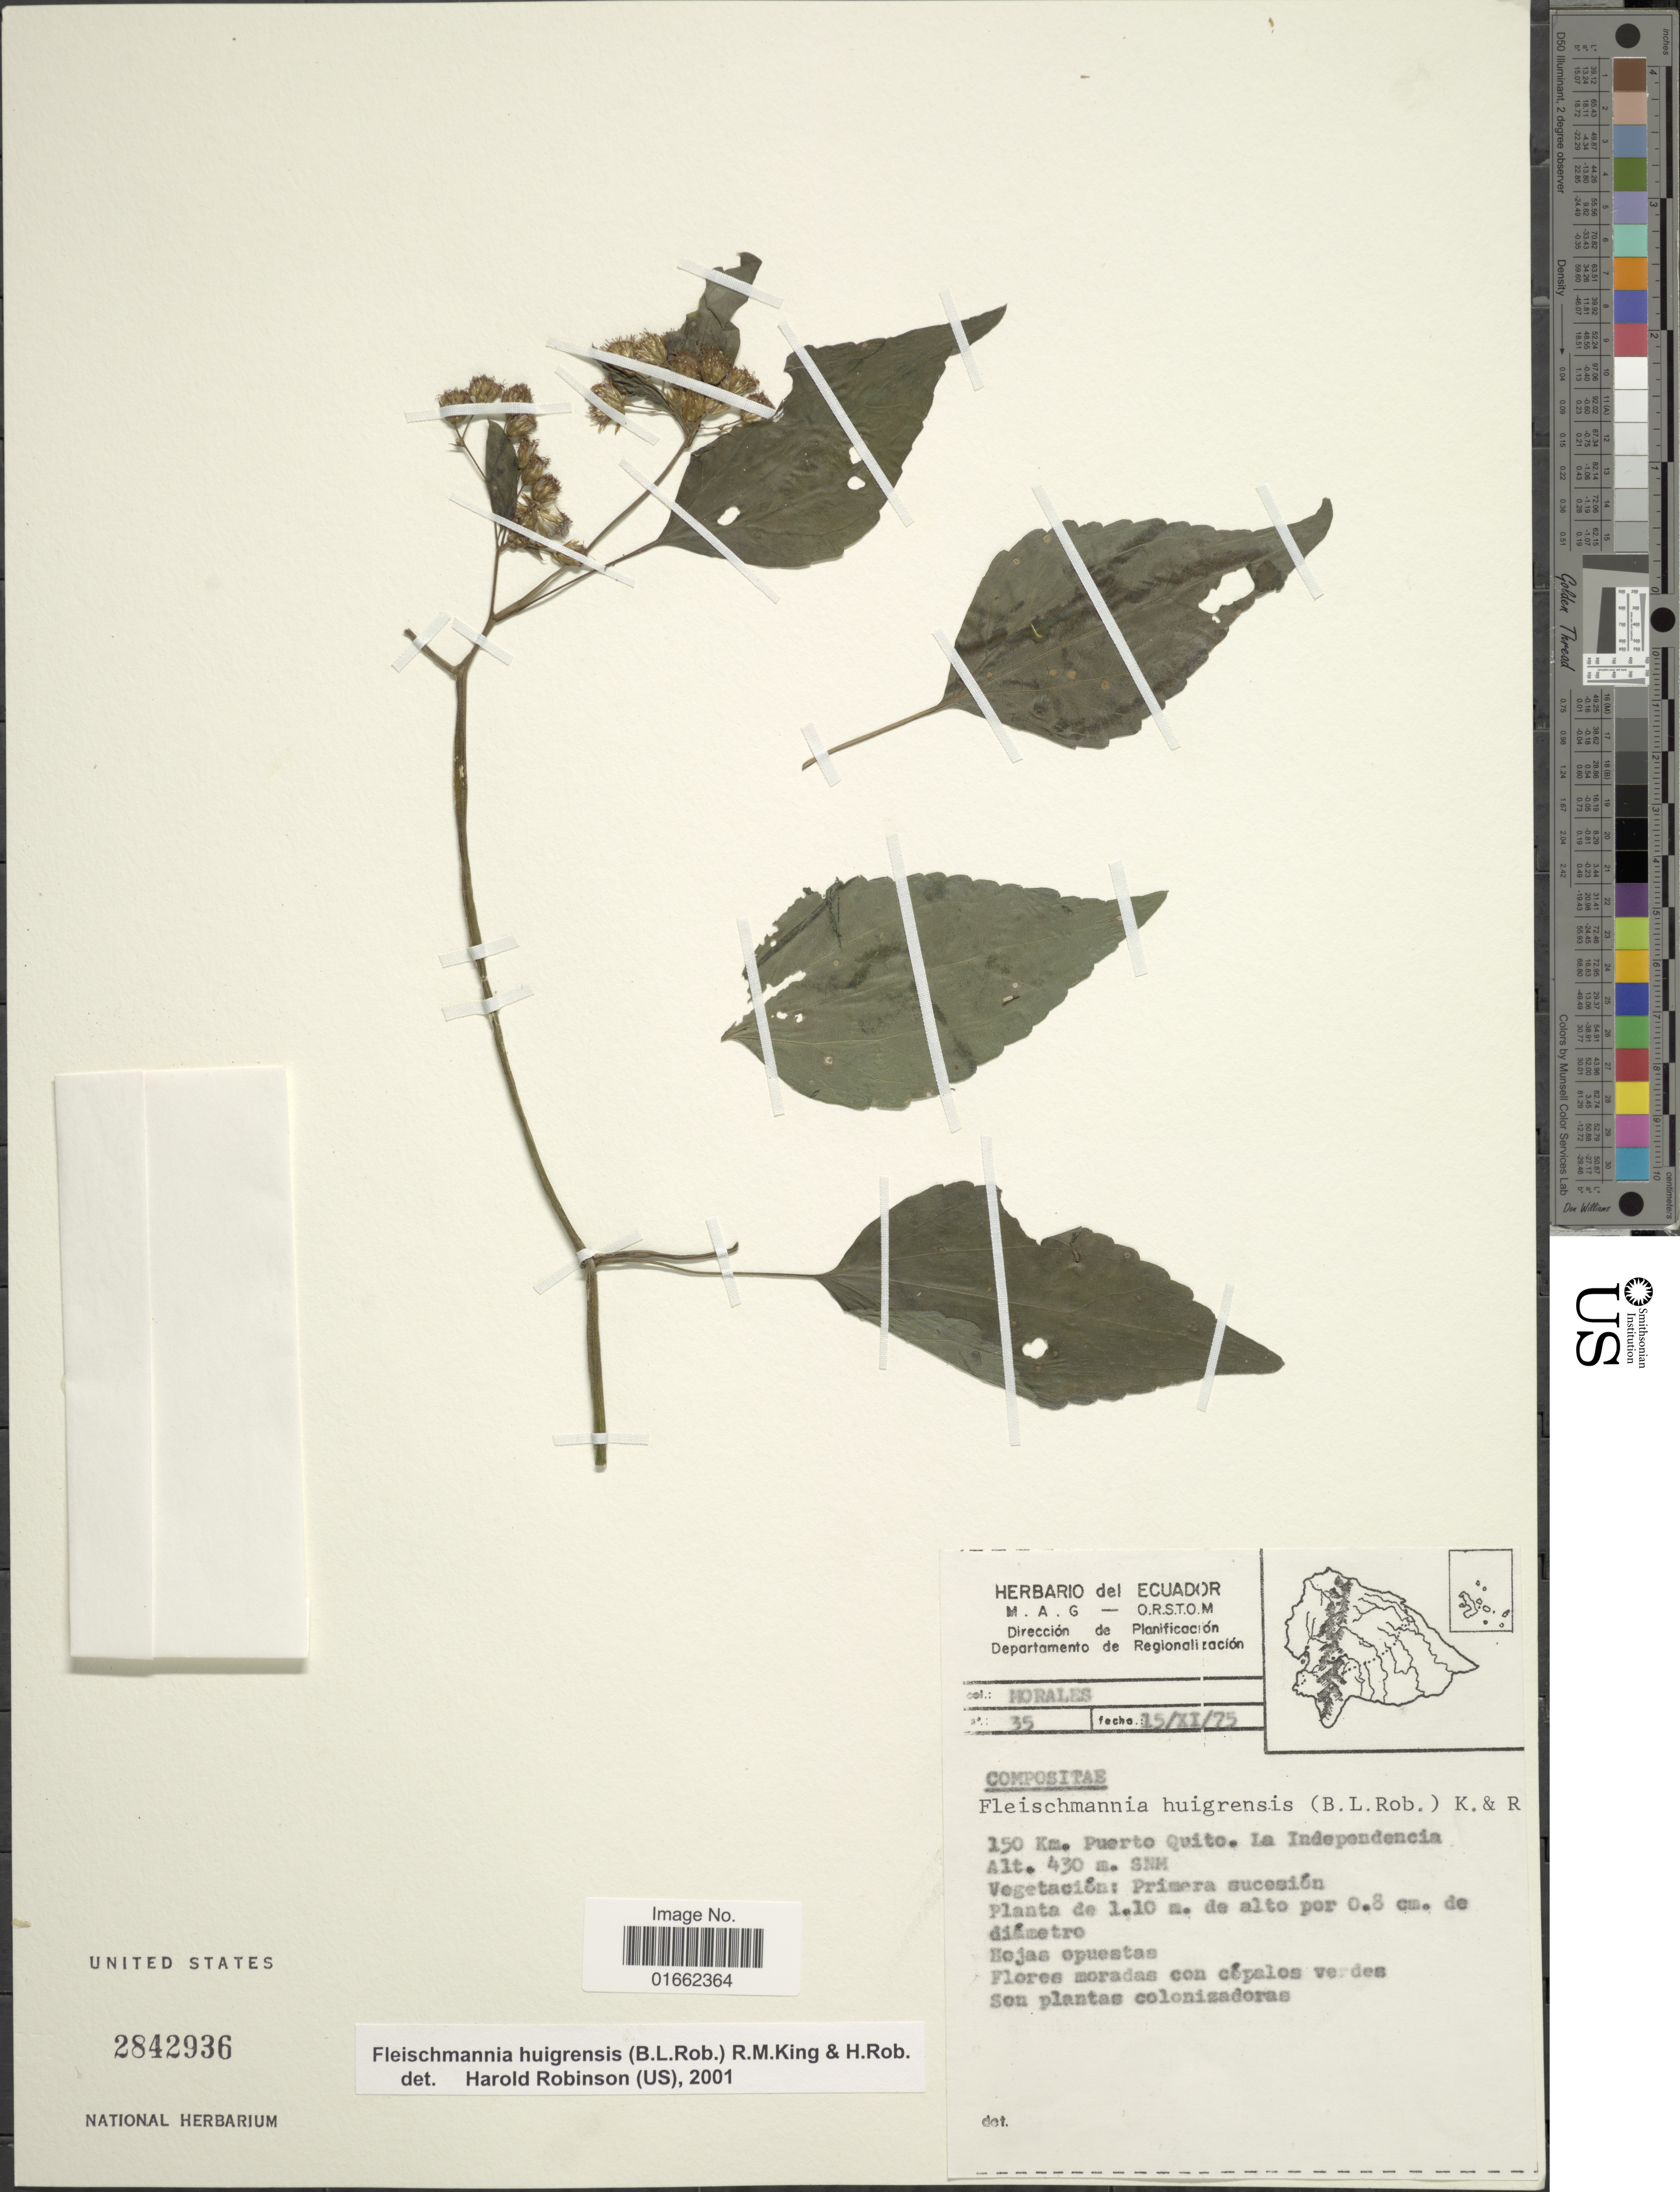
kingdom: Plantae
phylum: Tracheophyta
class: Magnoliopsida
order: Asterales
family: Asteraceae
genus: Fleischmannia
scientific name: Fleischmannia obscurifolia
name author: (Hieron.) R.M. King & H. Rob.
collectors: -. Morales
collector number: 35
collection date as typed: Transcribed d/m/y: 15/11/75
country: Ecuador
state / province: Pichincha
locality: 150 Km. Puerto Quito. La Independencia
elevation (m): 430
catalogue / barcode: US 2842936